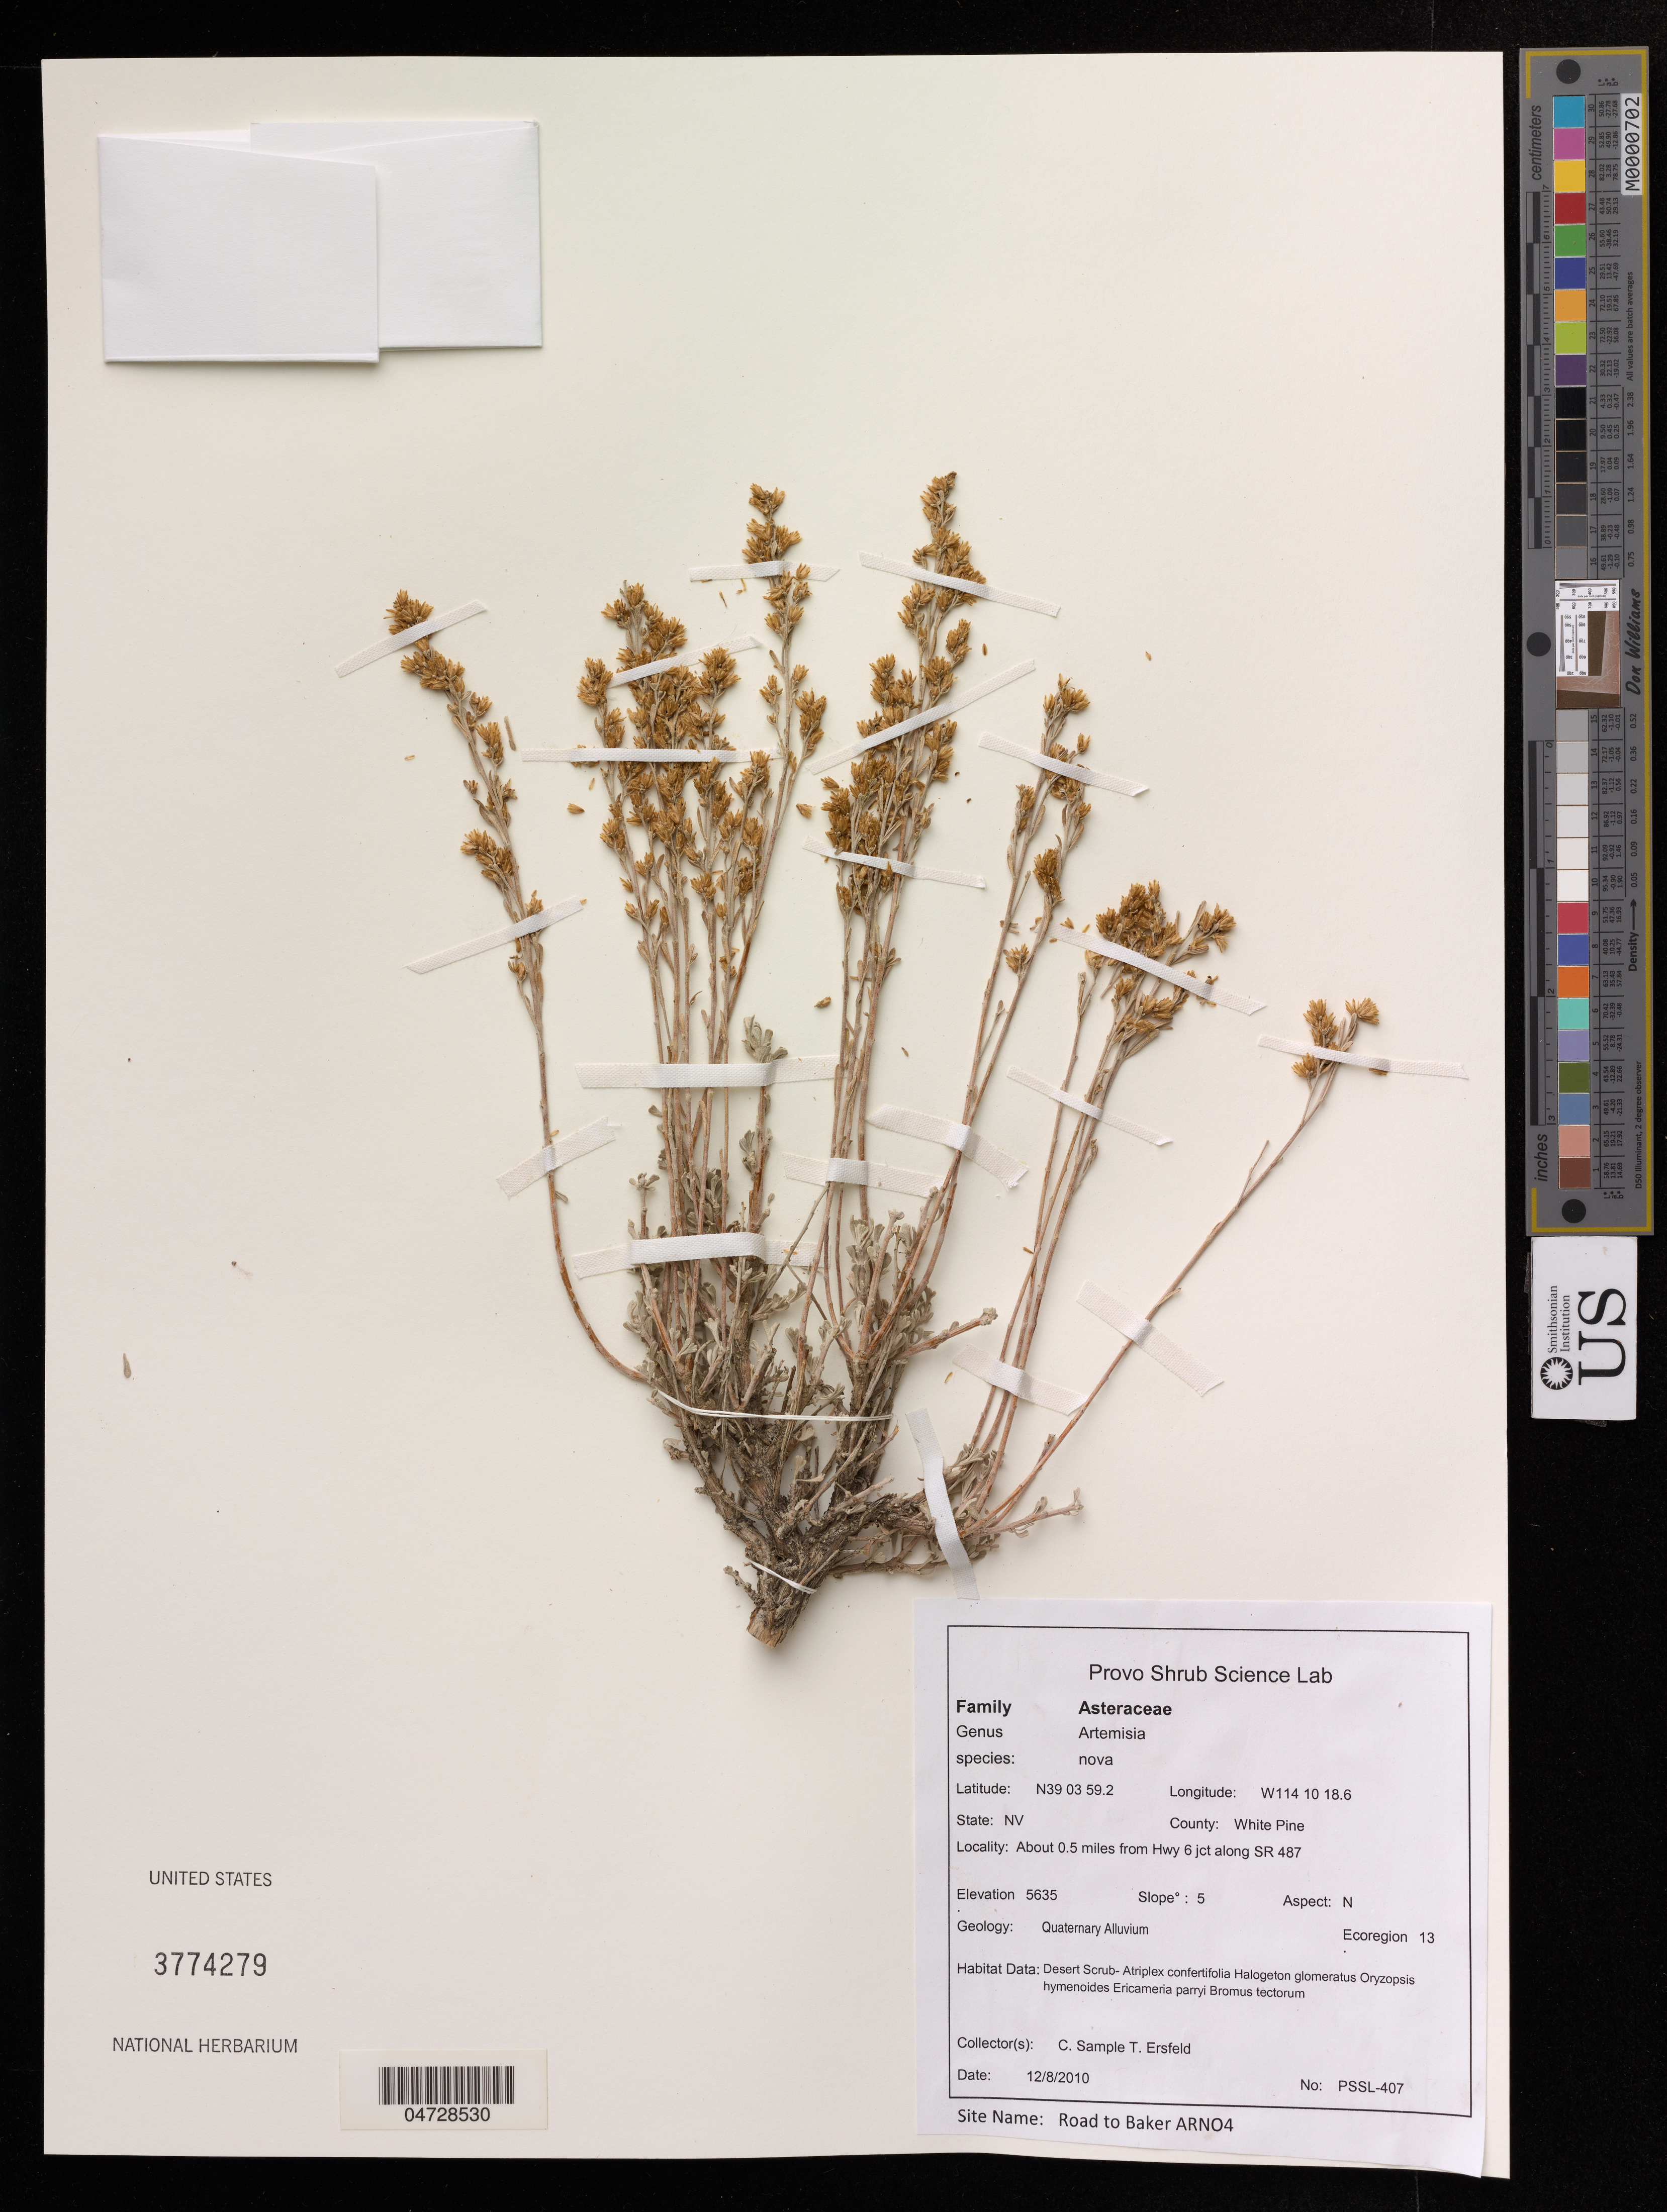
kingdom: Plantae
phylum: Tracheophyta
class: Magnoliopsida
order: Asterales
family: Asteraceae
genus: Artemisia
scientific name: Artemisia nova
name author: A. Nelson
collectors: C. Sample & T. Ersfeld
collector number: PPSL-407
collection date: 2010-12-08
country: United States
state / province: Nevada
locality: County: White Pine. About 0.5 miles from Hwy 6 jct along SR 487.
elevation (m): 1718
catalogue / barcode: US 3774279